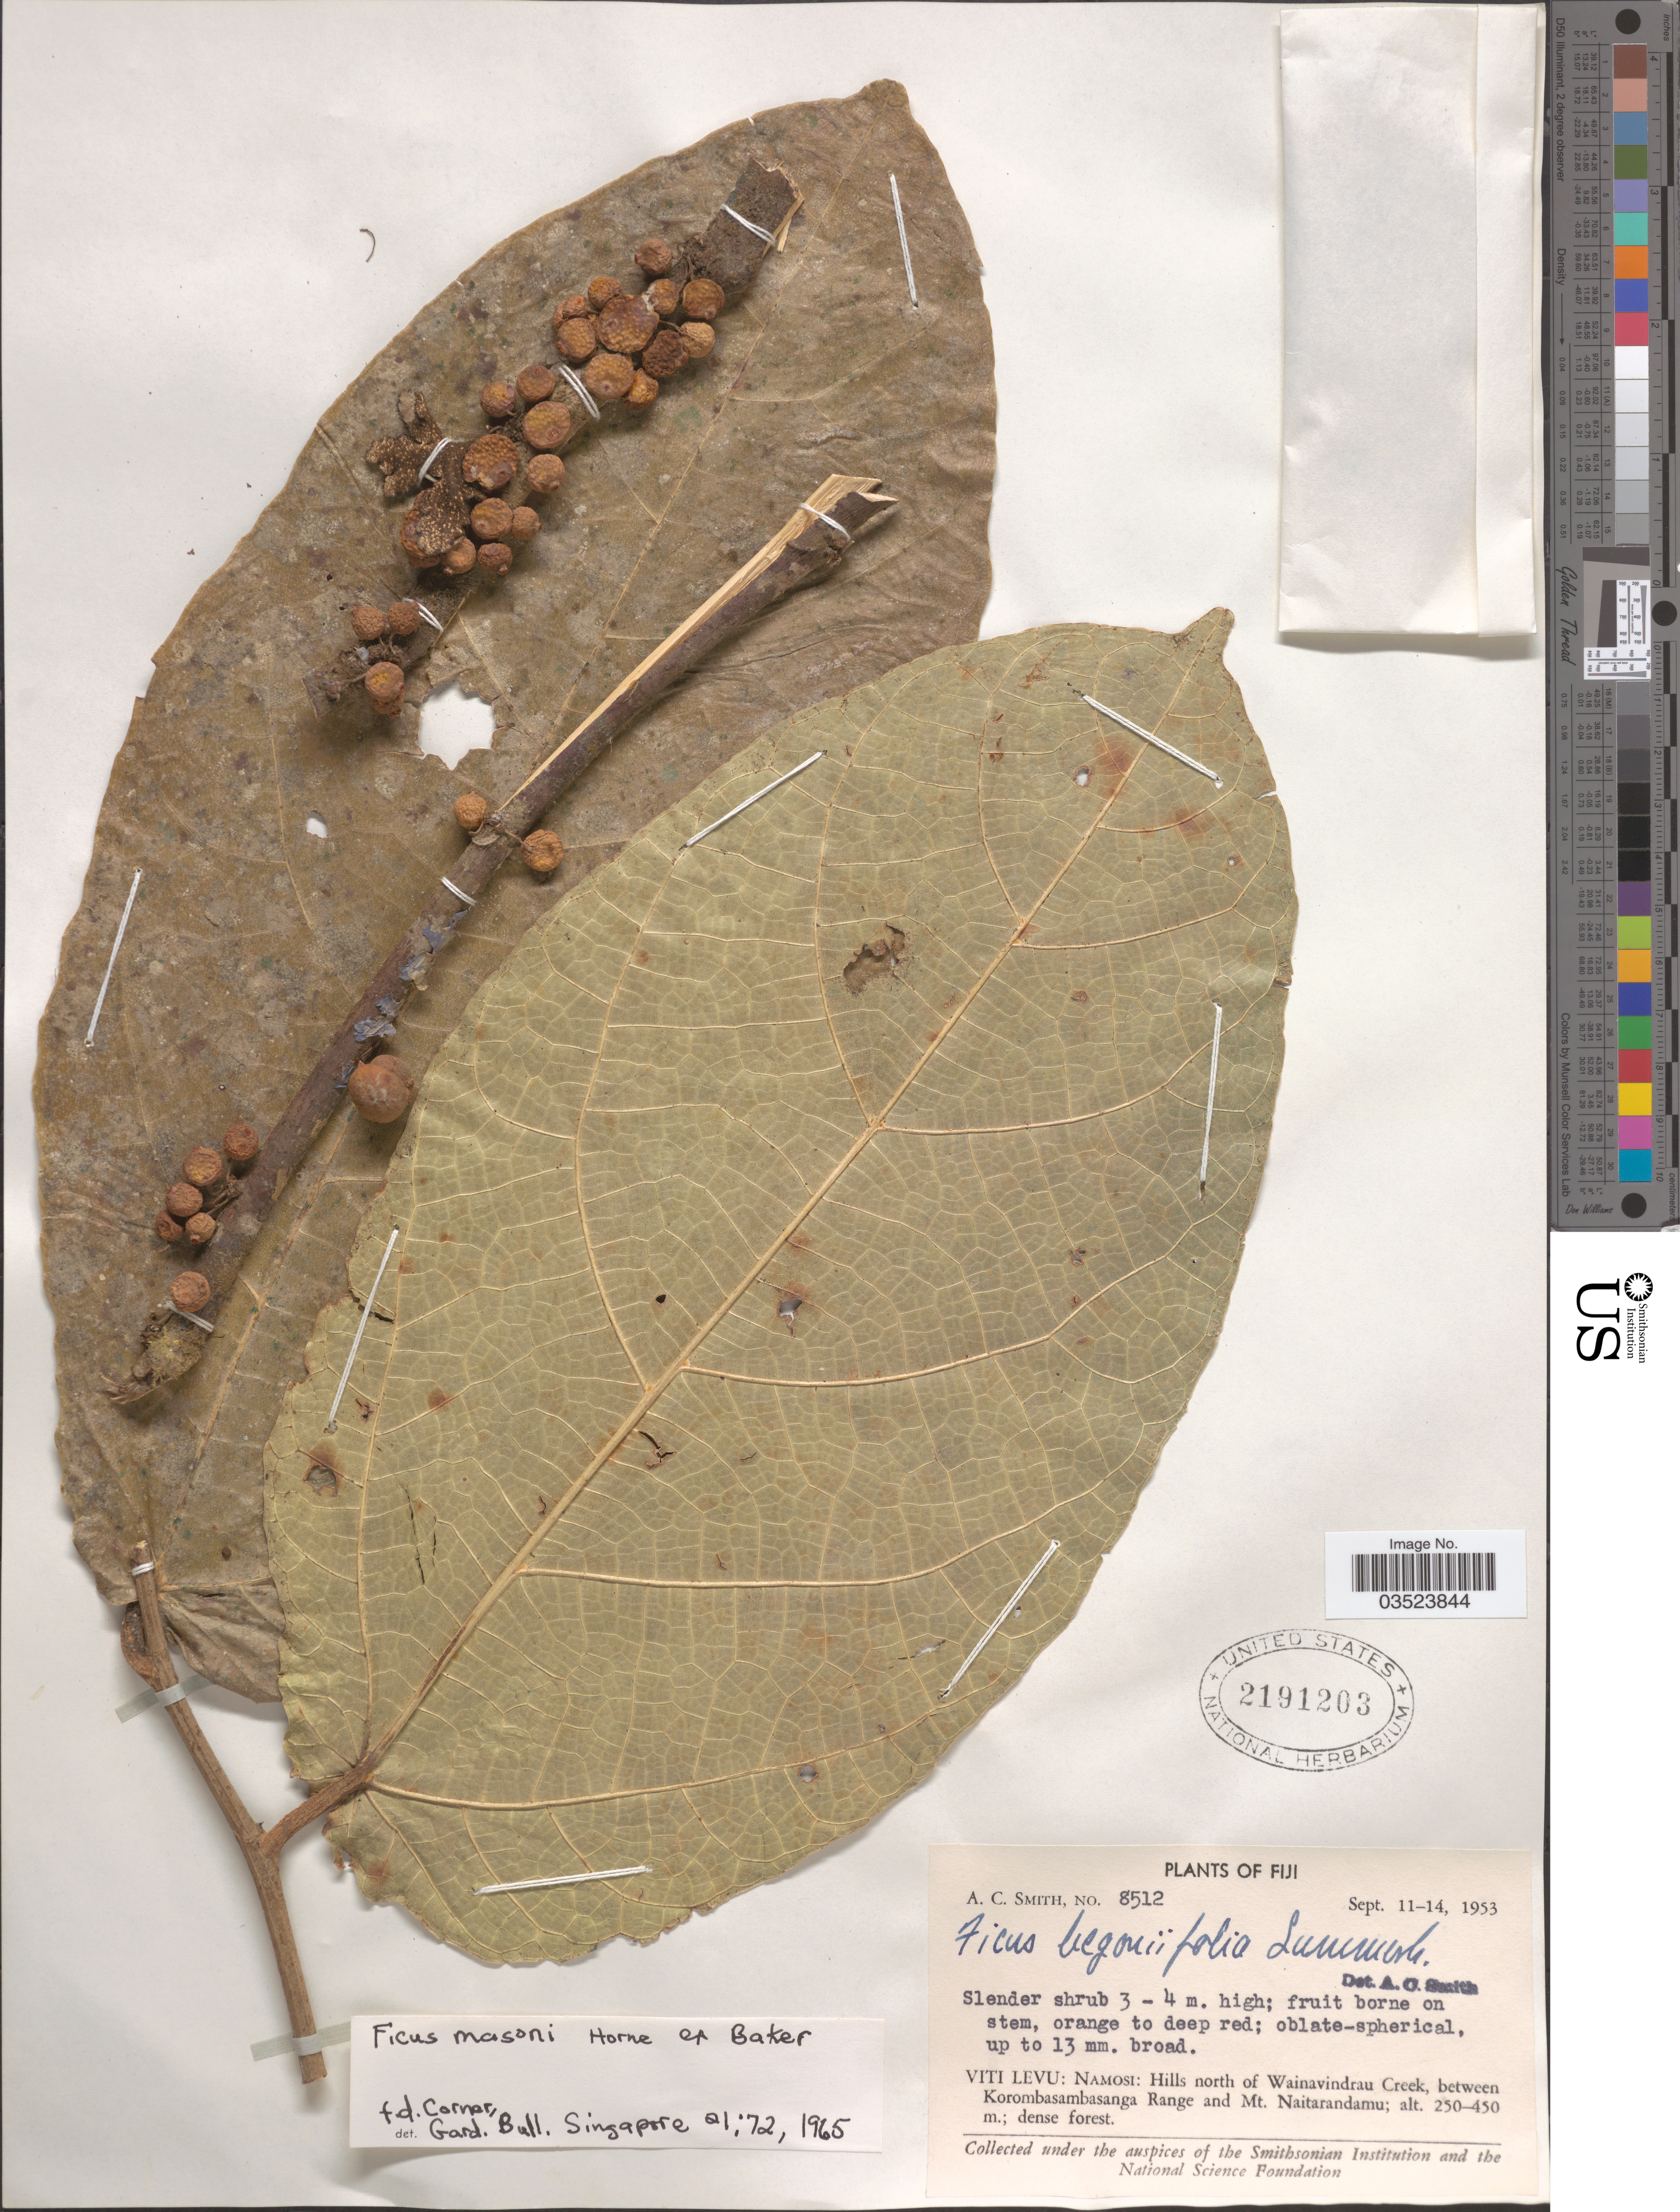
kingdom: Plantae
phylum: Tracheophyta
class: Magnoliopsida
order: Rosales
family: Moraceae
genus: Ficus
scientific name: Ficus masonii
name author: Horne ex Baker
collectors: A. C. Smith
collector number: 8512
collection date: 1953-09-11/1953-09-14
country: Fiji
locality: Viti Levu: Namosi: Hills north of Wainavindrau Creek, between Korombasambasanga Range and Mt. Naitarandamu.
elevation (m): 250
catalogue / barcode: US 2191203